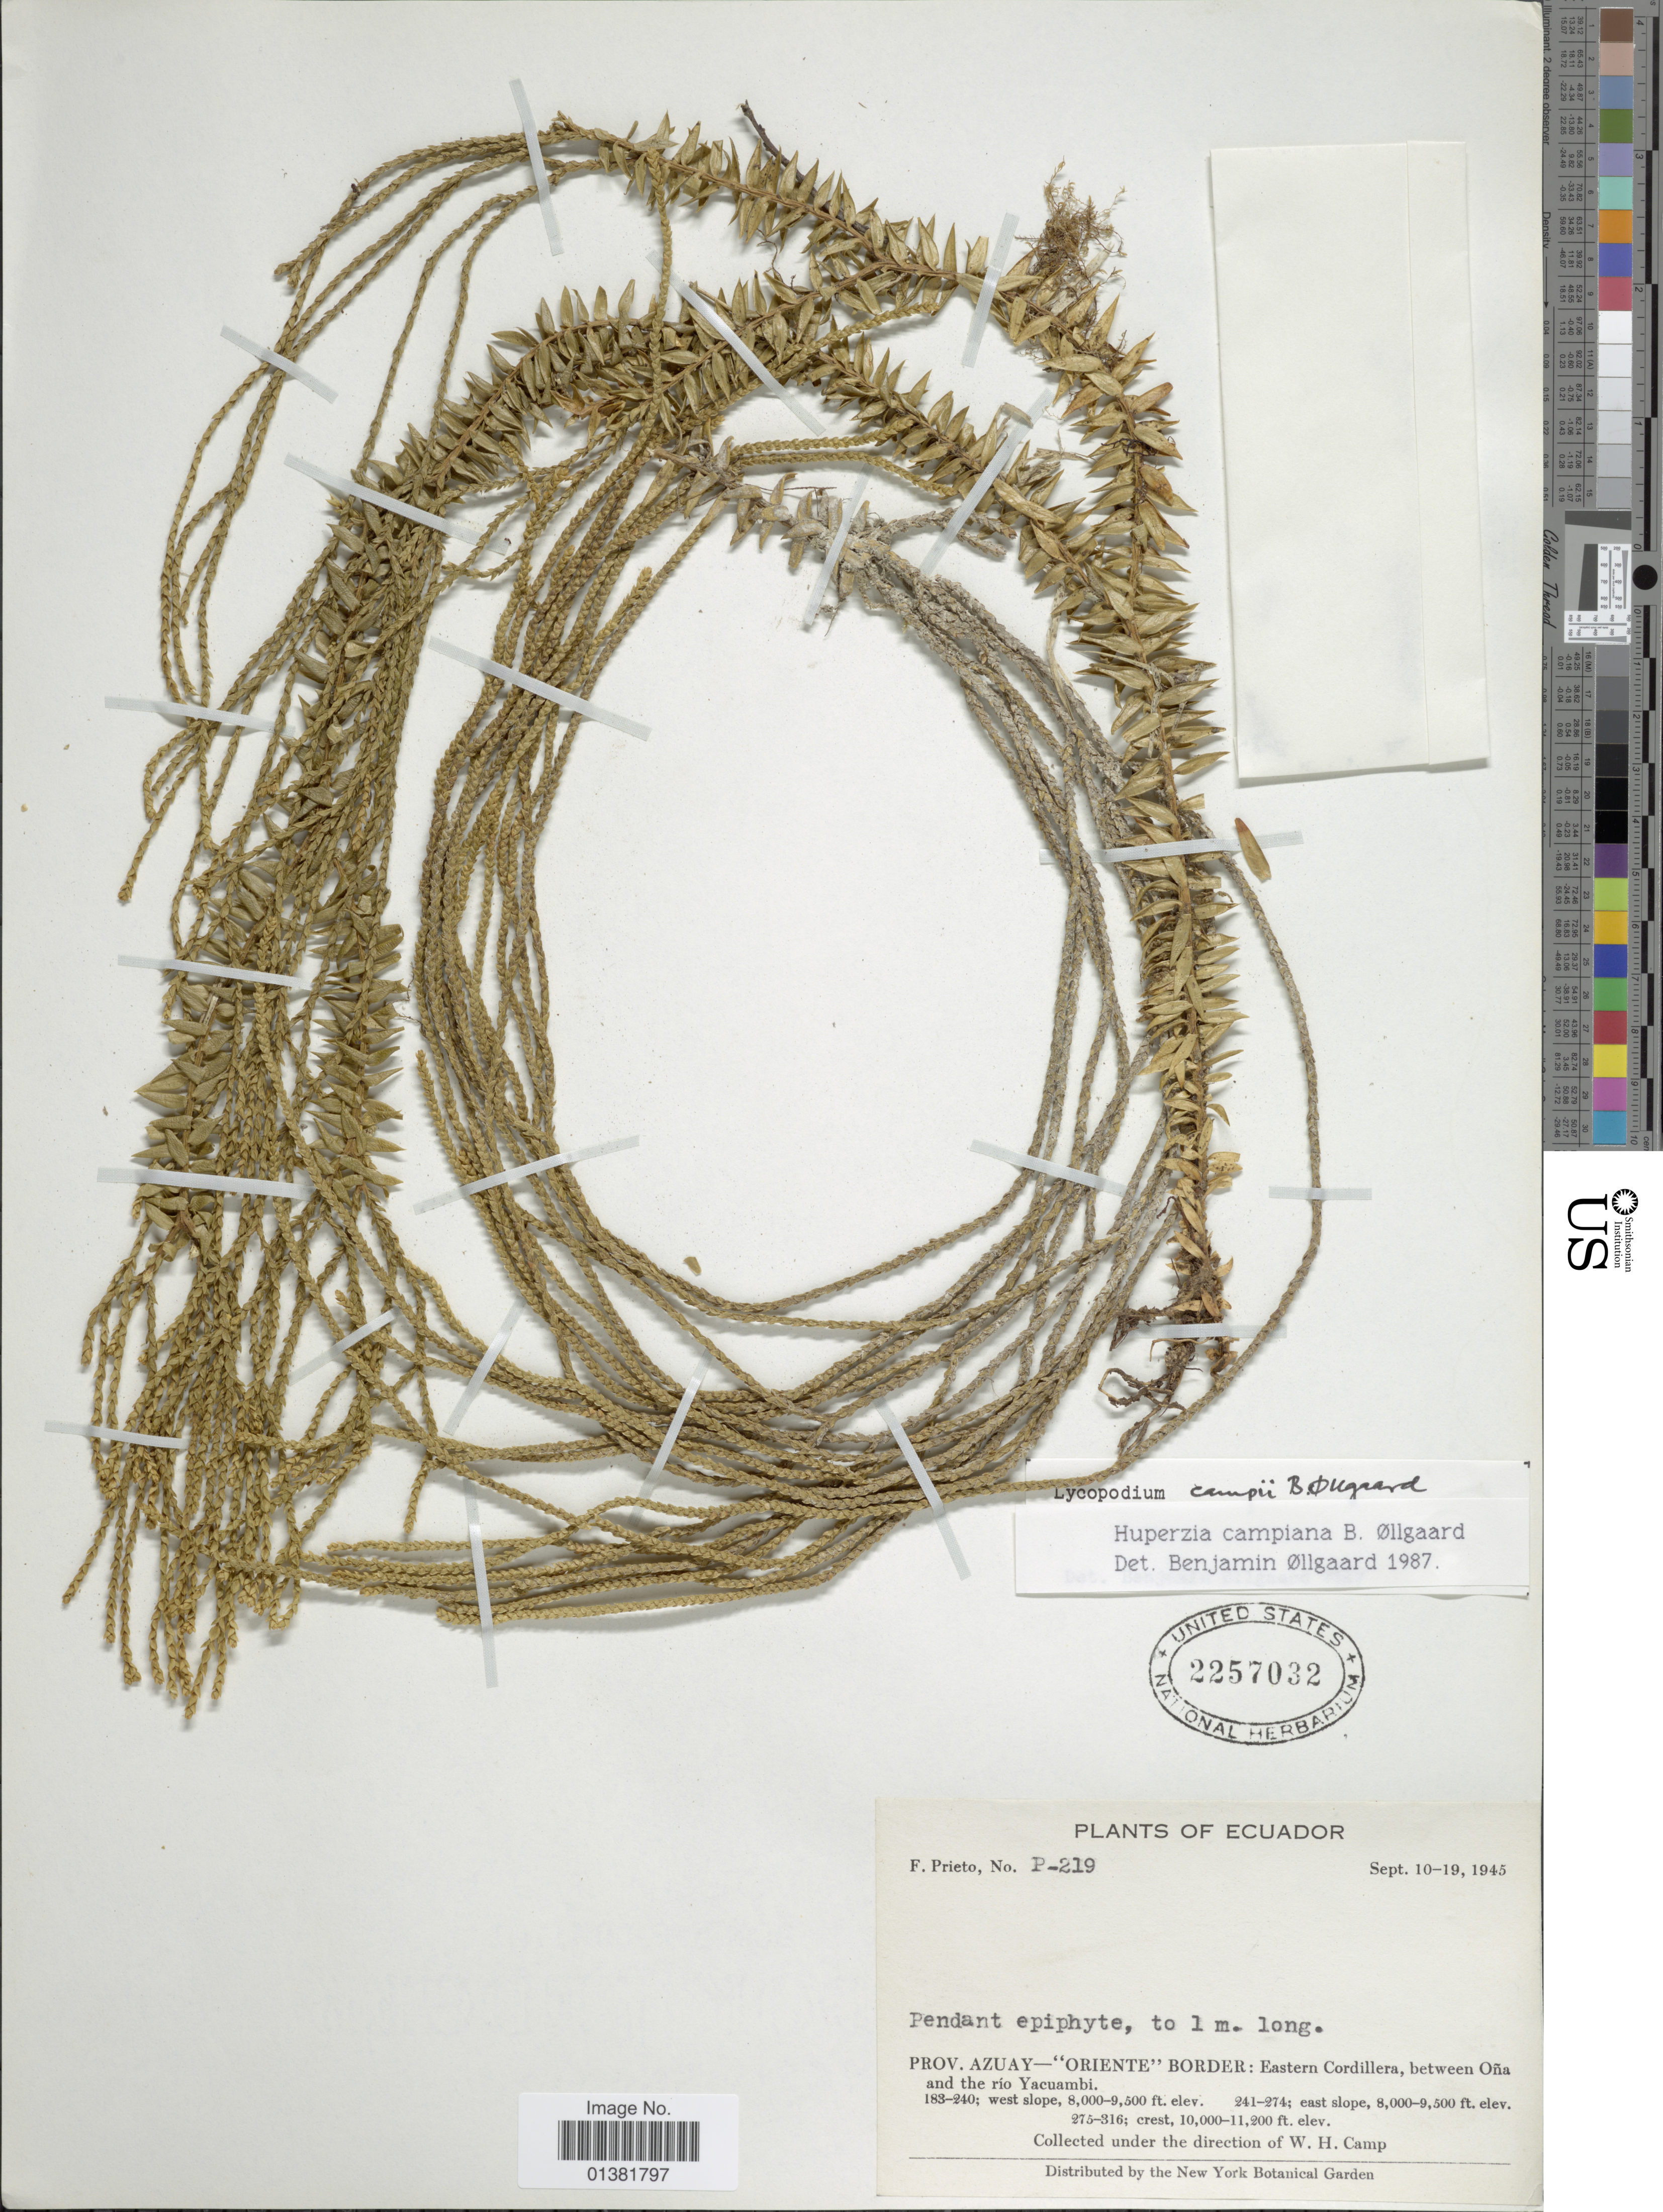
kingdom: Plantae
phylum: Tracheophyta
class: Lycopodiopsida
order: Lycopodiales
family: Lycopodiaceae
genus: Phlegmariurus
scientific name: Phlegmariurus campianus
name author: (B. Øllg.) B. Øllg.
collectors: F. Prieto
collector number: P-219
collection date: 1945-09-10/1945-09-19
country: Ecuador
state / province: Azuay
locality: Oriente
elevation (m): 2438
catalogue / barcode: US 2257032